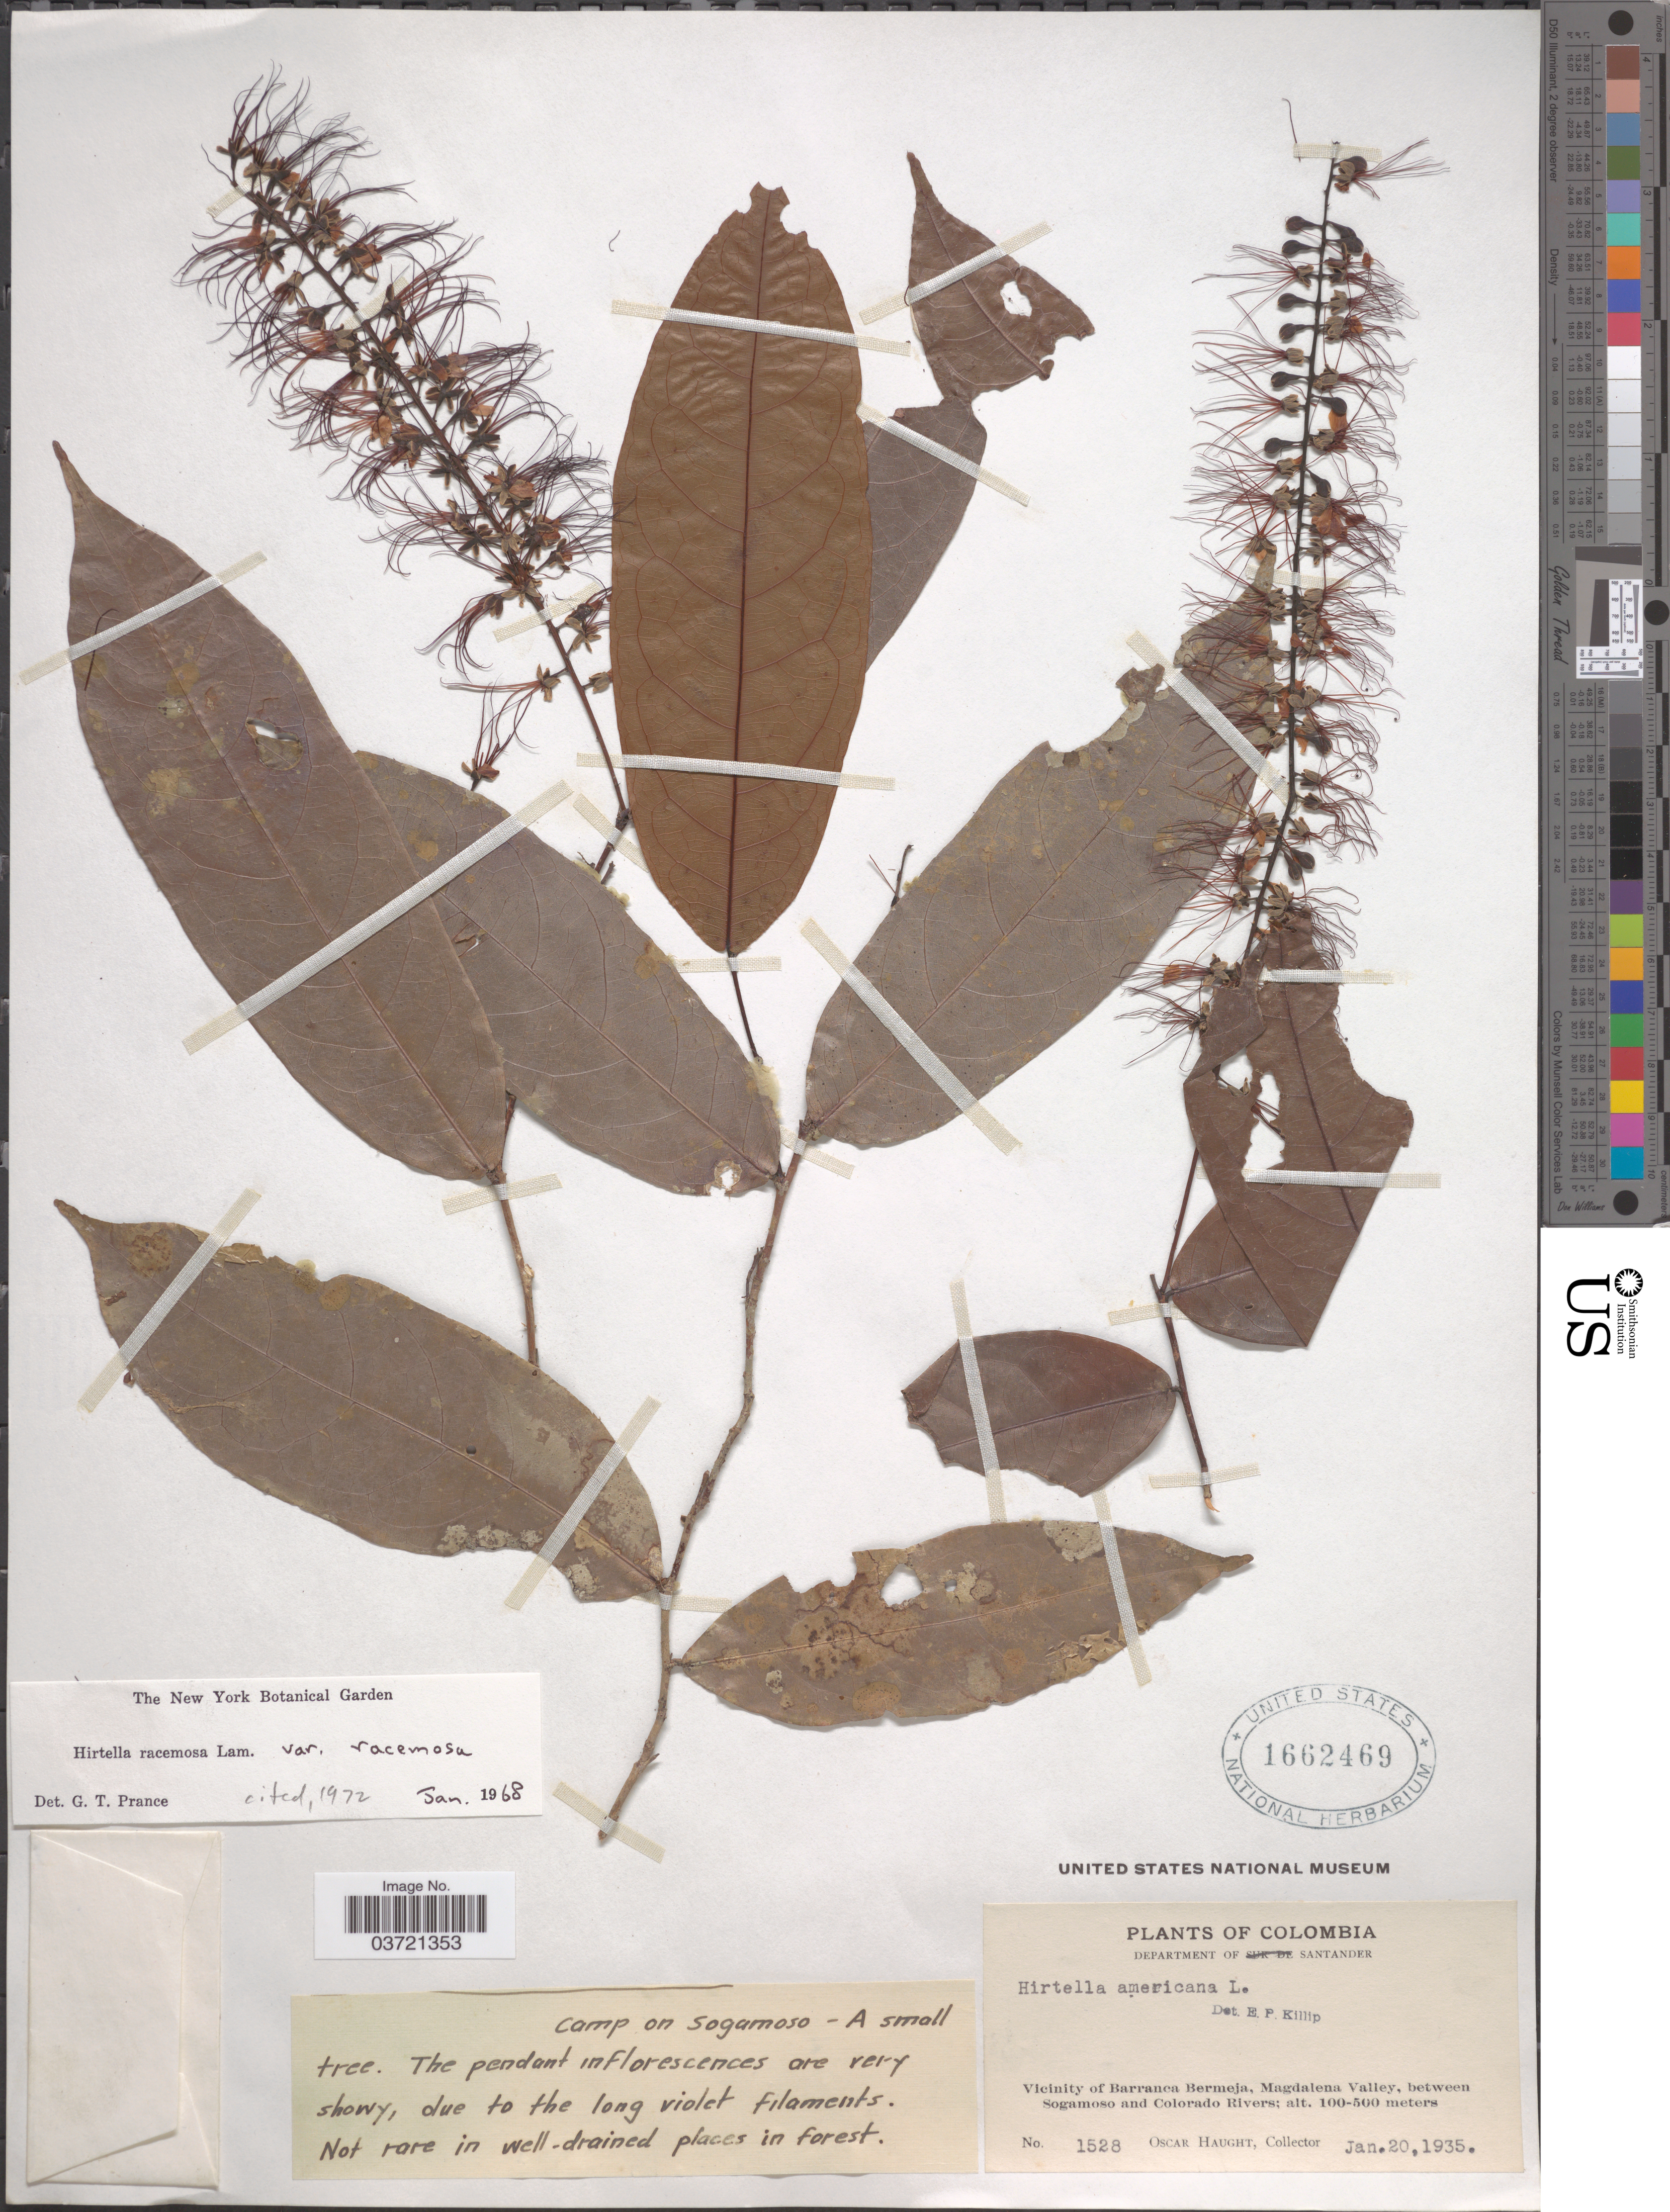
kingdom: Plantae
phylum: Tracheophyta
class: Magnoliopsida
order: Malpighiales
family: Chrysobalanaceae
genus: Hirtella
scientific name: Hirtella racemosa var. racemosa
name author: Lam.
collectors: O. L. Haught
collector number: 1528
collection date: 1935-01-20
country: Colombia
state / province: Santander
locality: Department of Santander. Vicinity of Barranca Bermeja, Magdalena Valley, between Sogamoso and Colorado Rivers. Camp on Sogamoso.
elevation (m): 100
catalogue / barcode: US 1662469